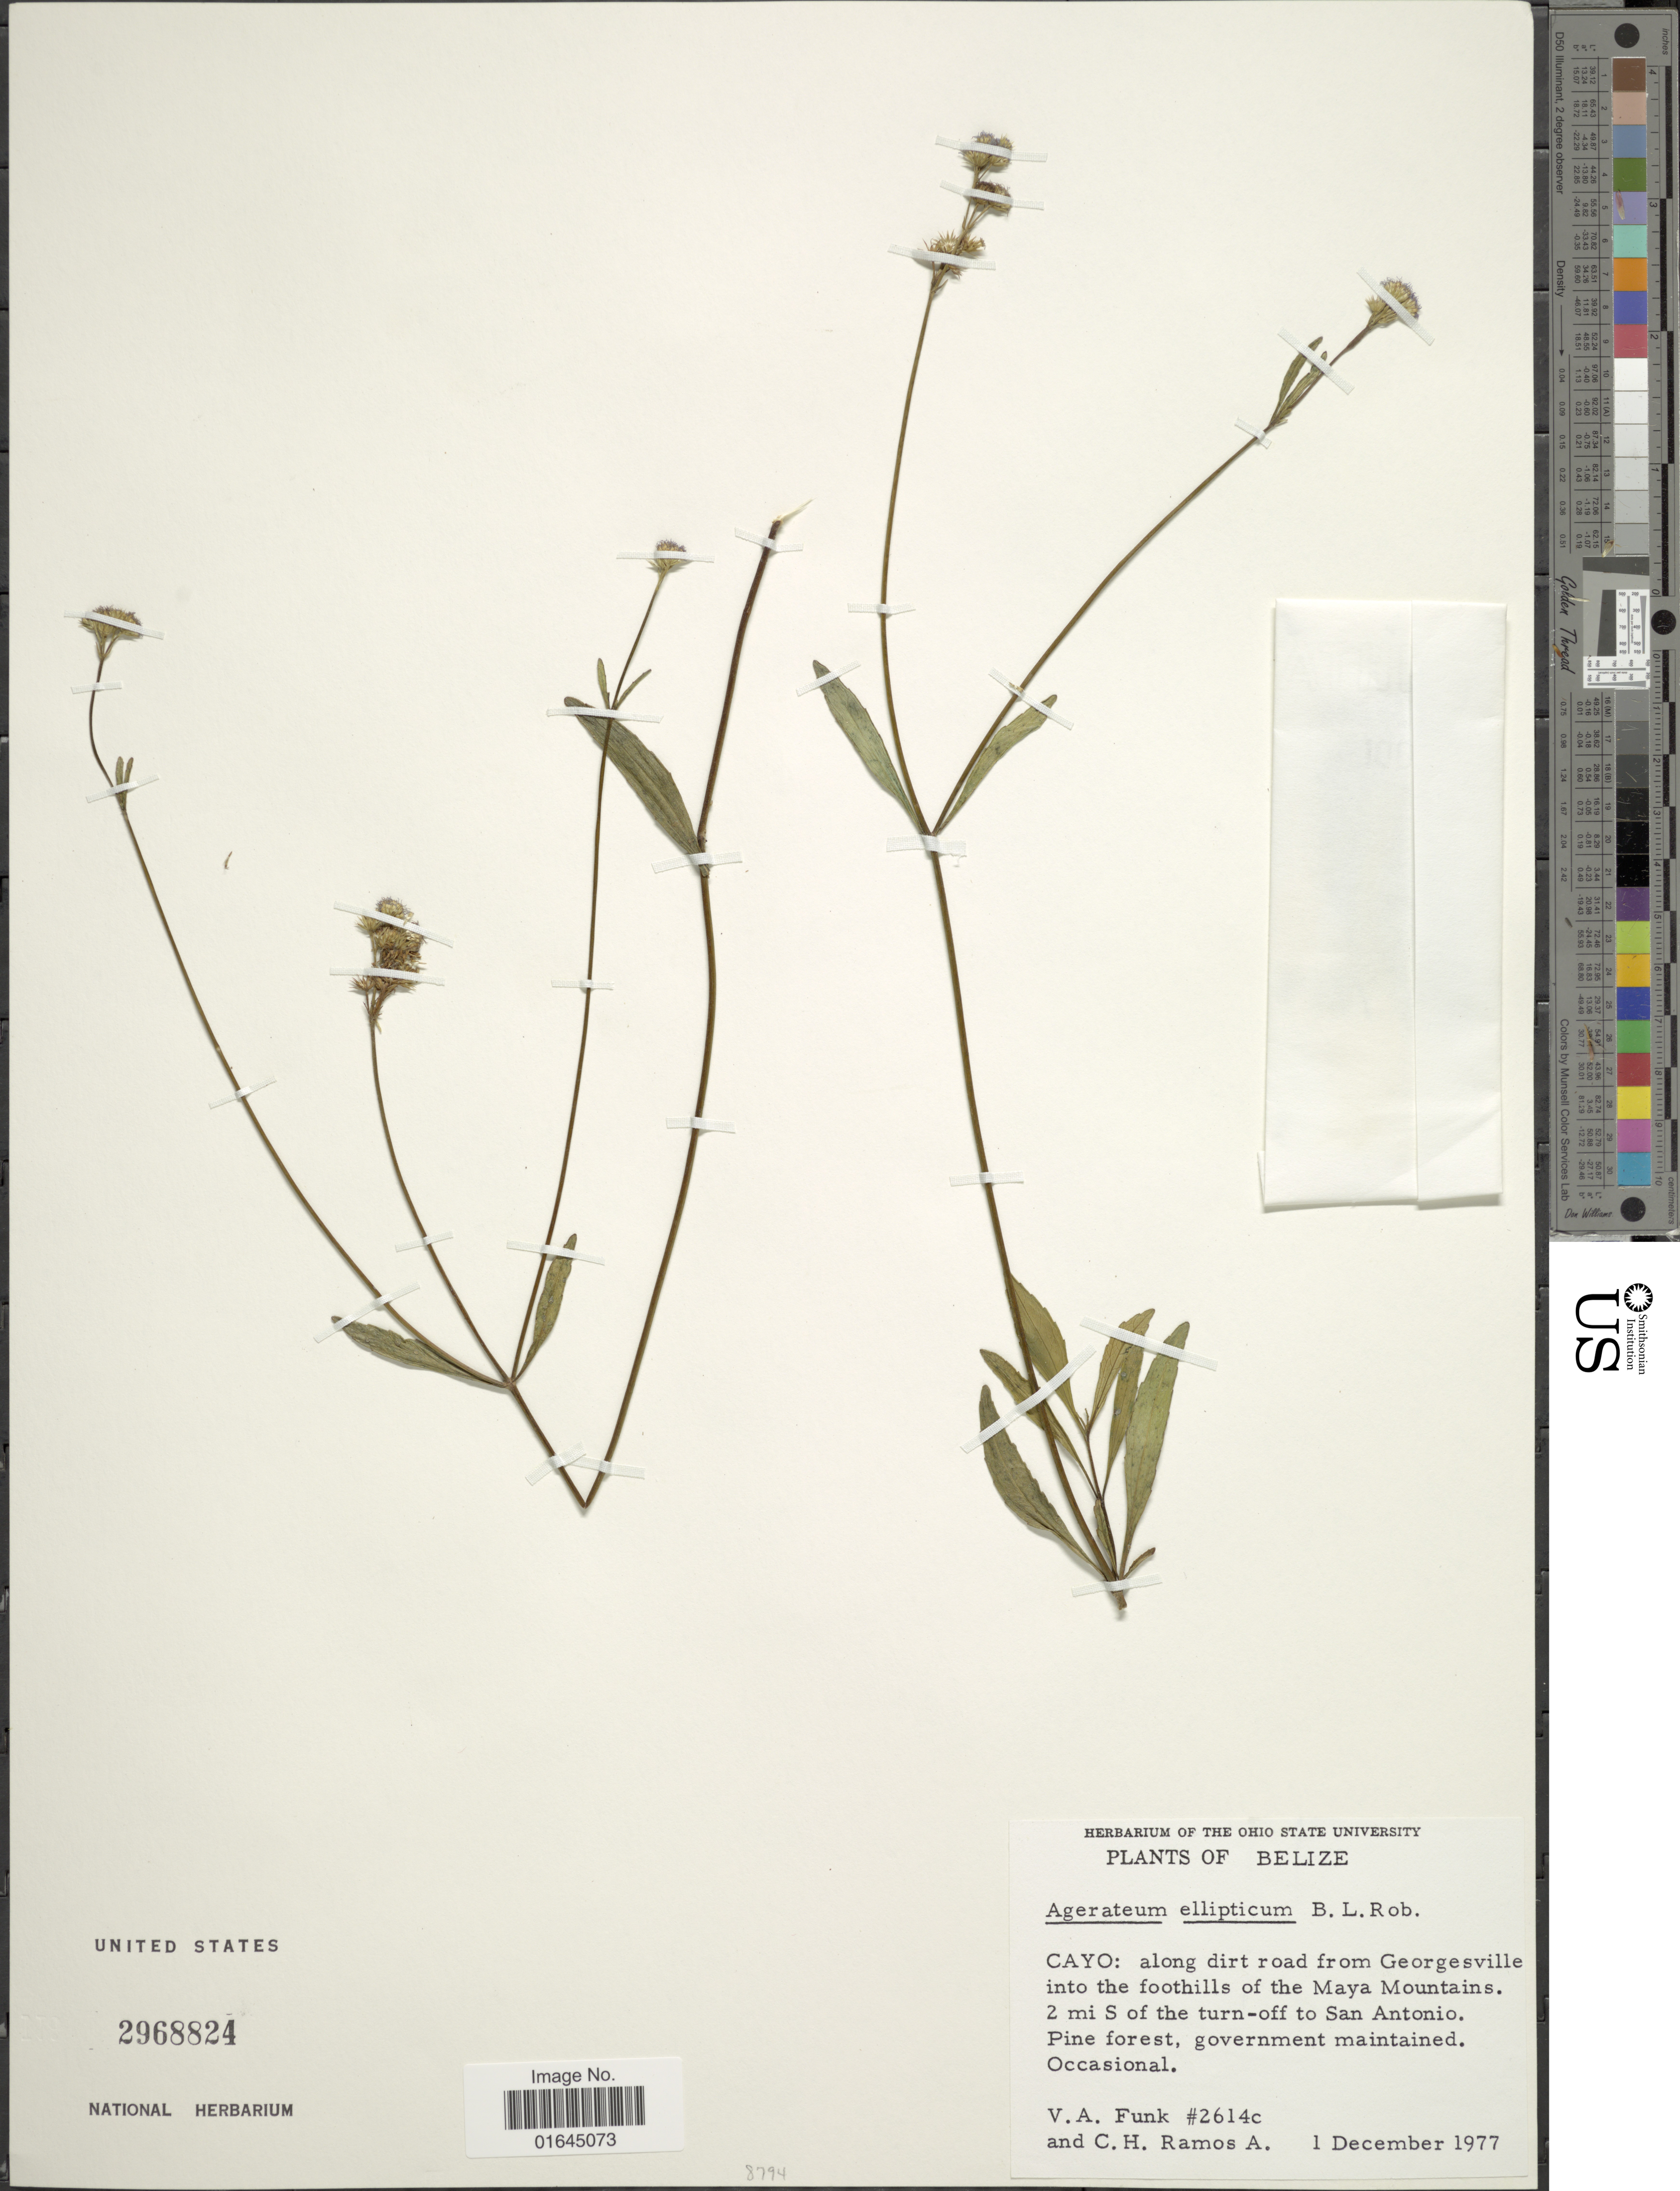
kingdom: Plantae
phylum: Tracheophyta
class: Magnoliopsida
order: Asterales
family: Asteraceae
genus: Ageratum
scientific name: Ageratum peckii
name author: B.L. Rob.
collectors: V. Funk & C. Ramos A.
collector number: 2614c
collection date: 1977-12-01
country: Belize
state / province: Cayo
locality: Along dirt road from Georgesville into the foothills of the Maya Mountains. 2 mi S of the turn-off San Antonio.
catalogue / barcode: US 2968824